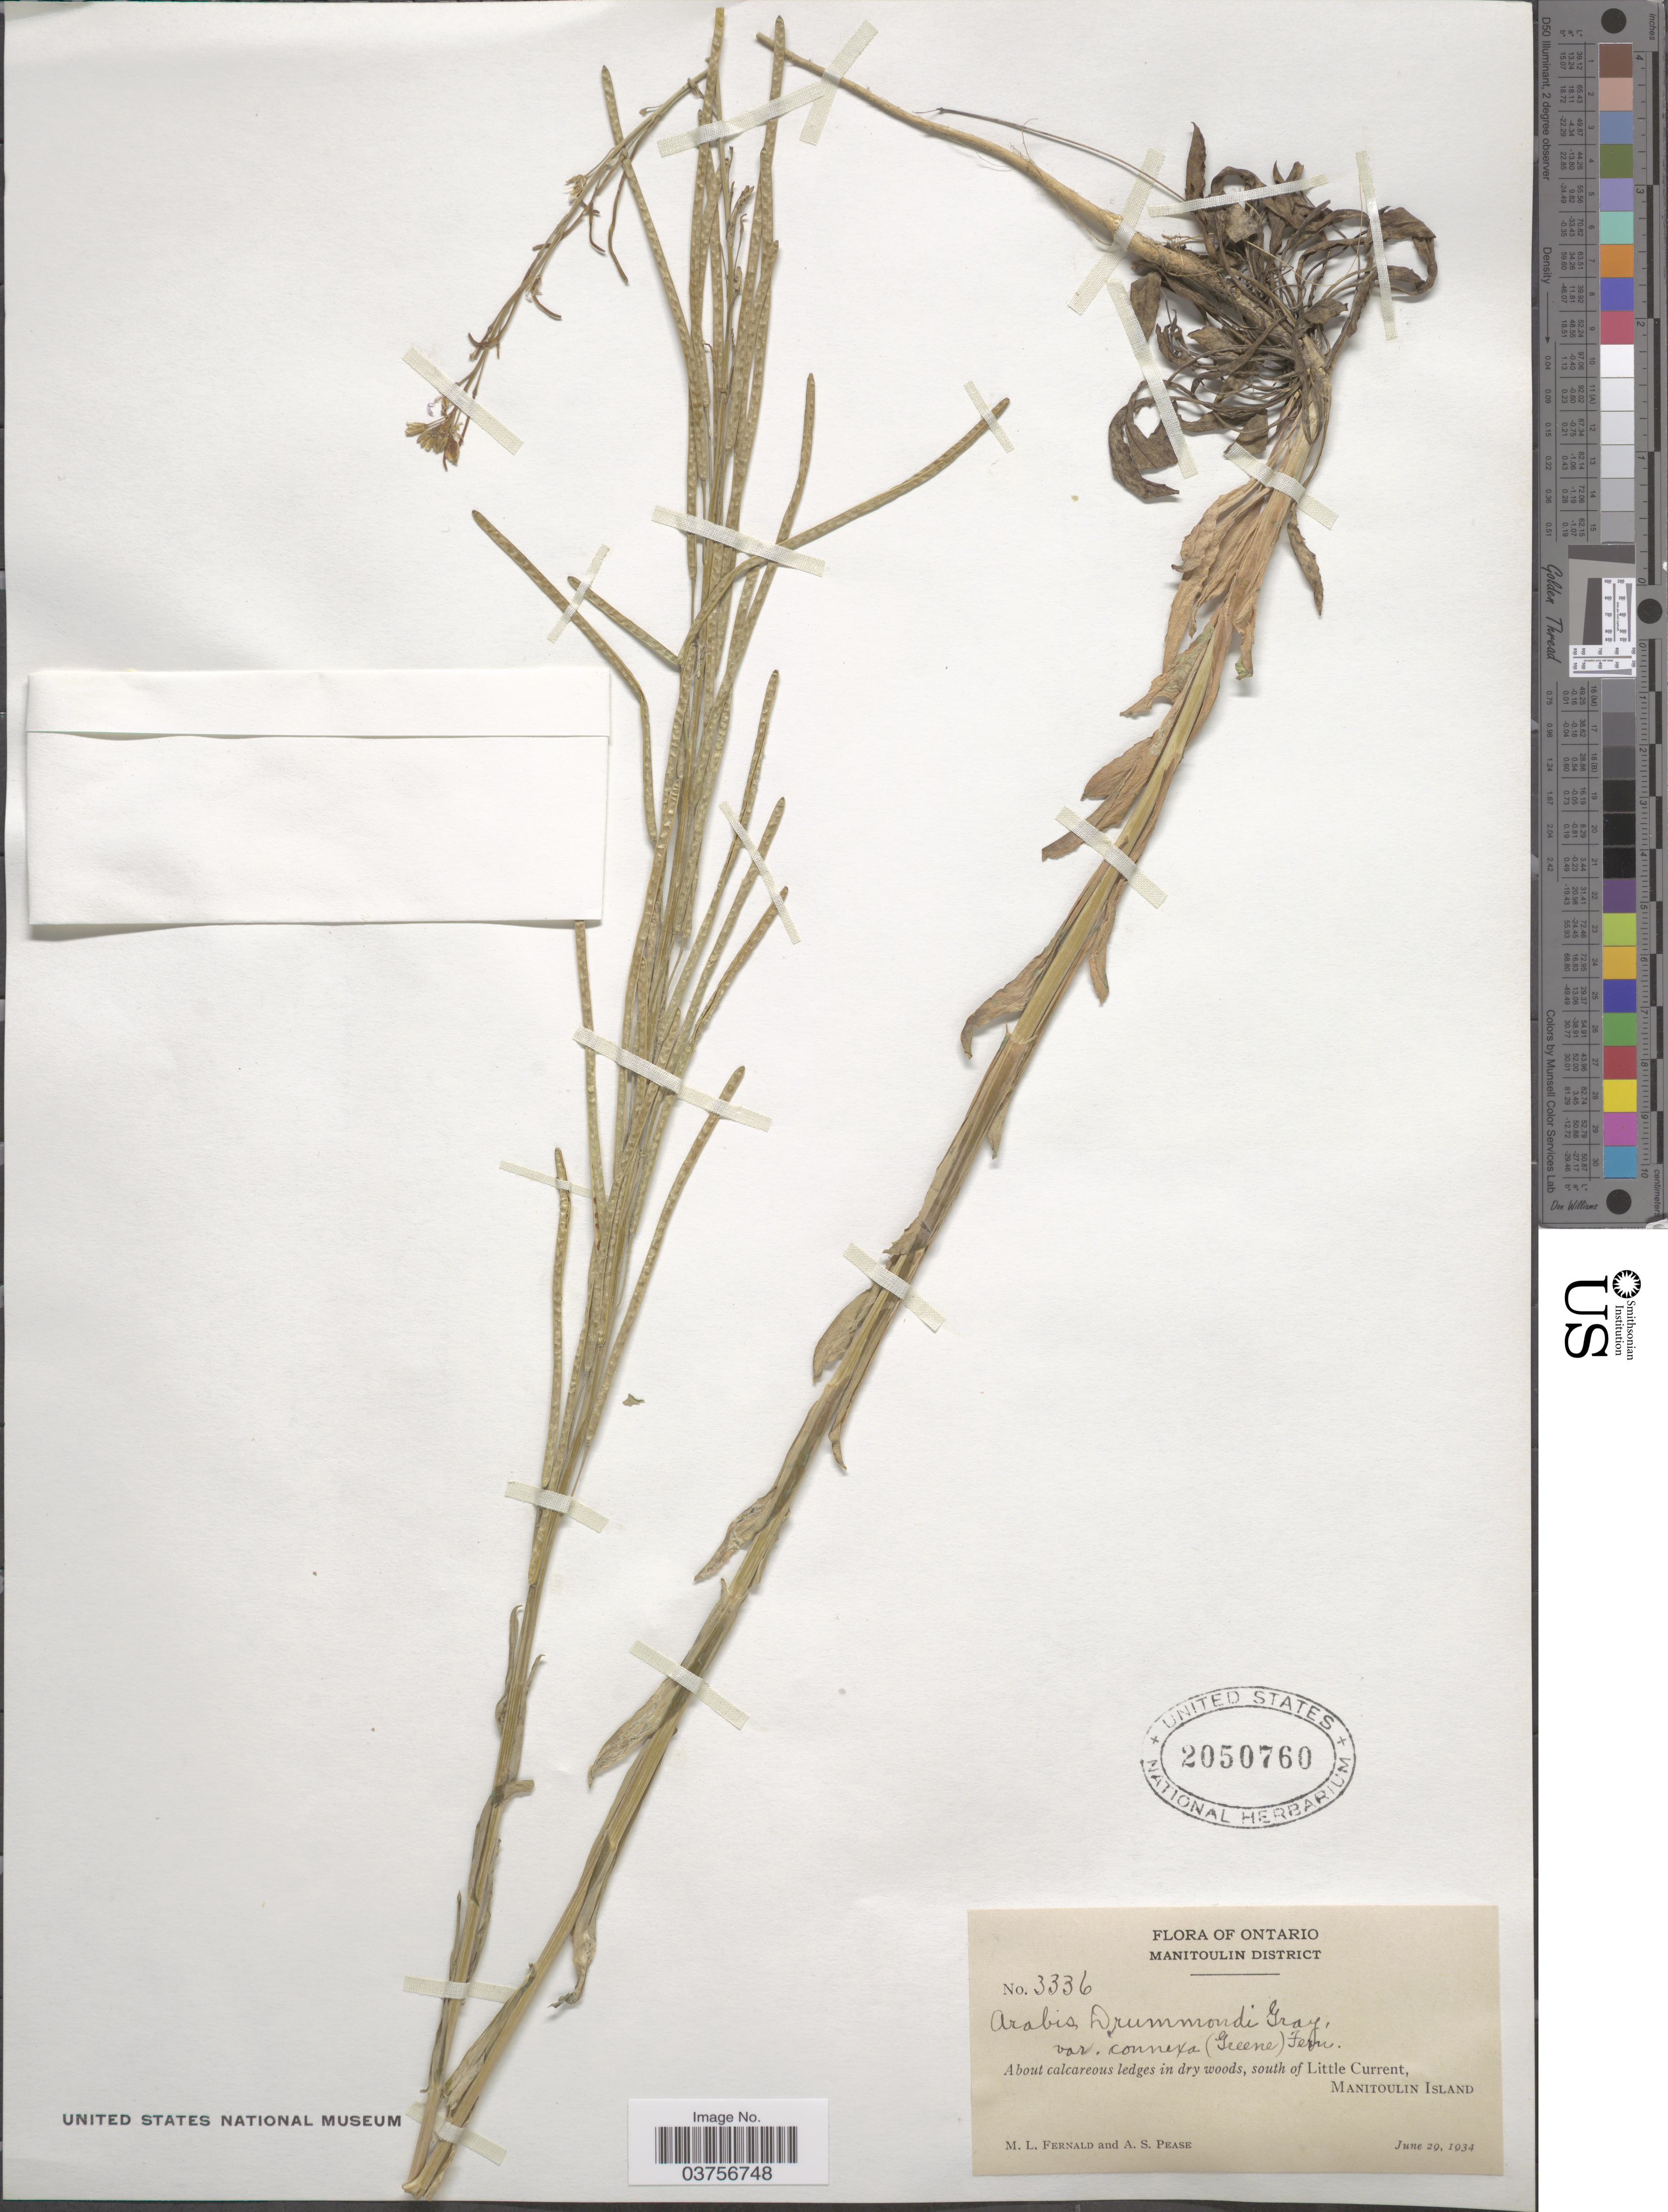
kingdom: Plantae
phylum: Tracheophyta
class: Magnoliopsida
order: Brassicales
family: Brassicaceae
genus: Arabis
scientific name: Arabis drummondii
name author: A. Gray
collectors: M. L. Fernald & A. S. Pease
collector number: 3336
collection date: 1934-06-29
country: Canada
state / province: Ontario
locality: Manitoulin District. South of Little Current, Manitoulin Island.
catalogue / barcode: US 2050760